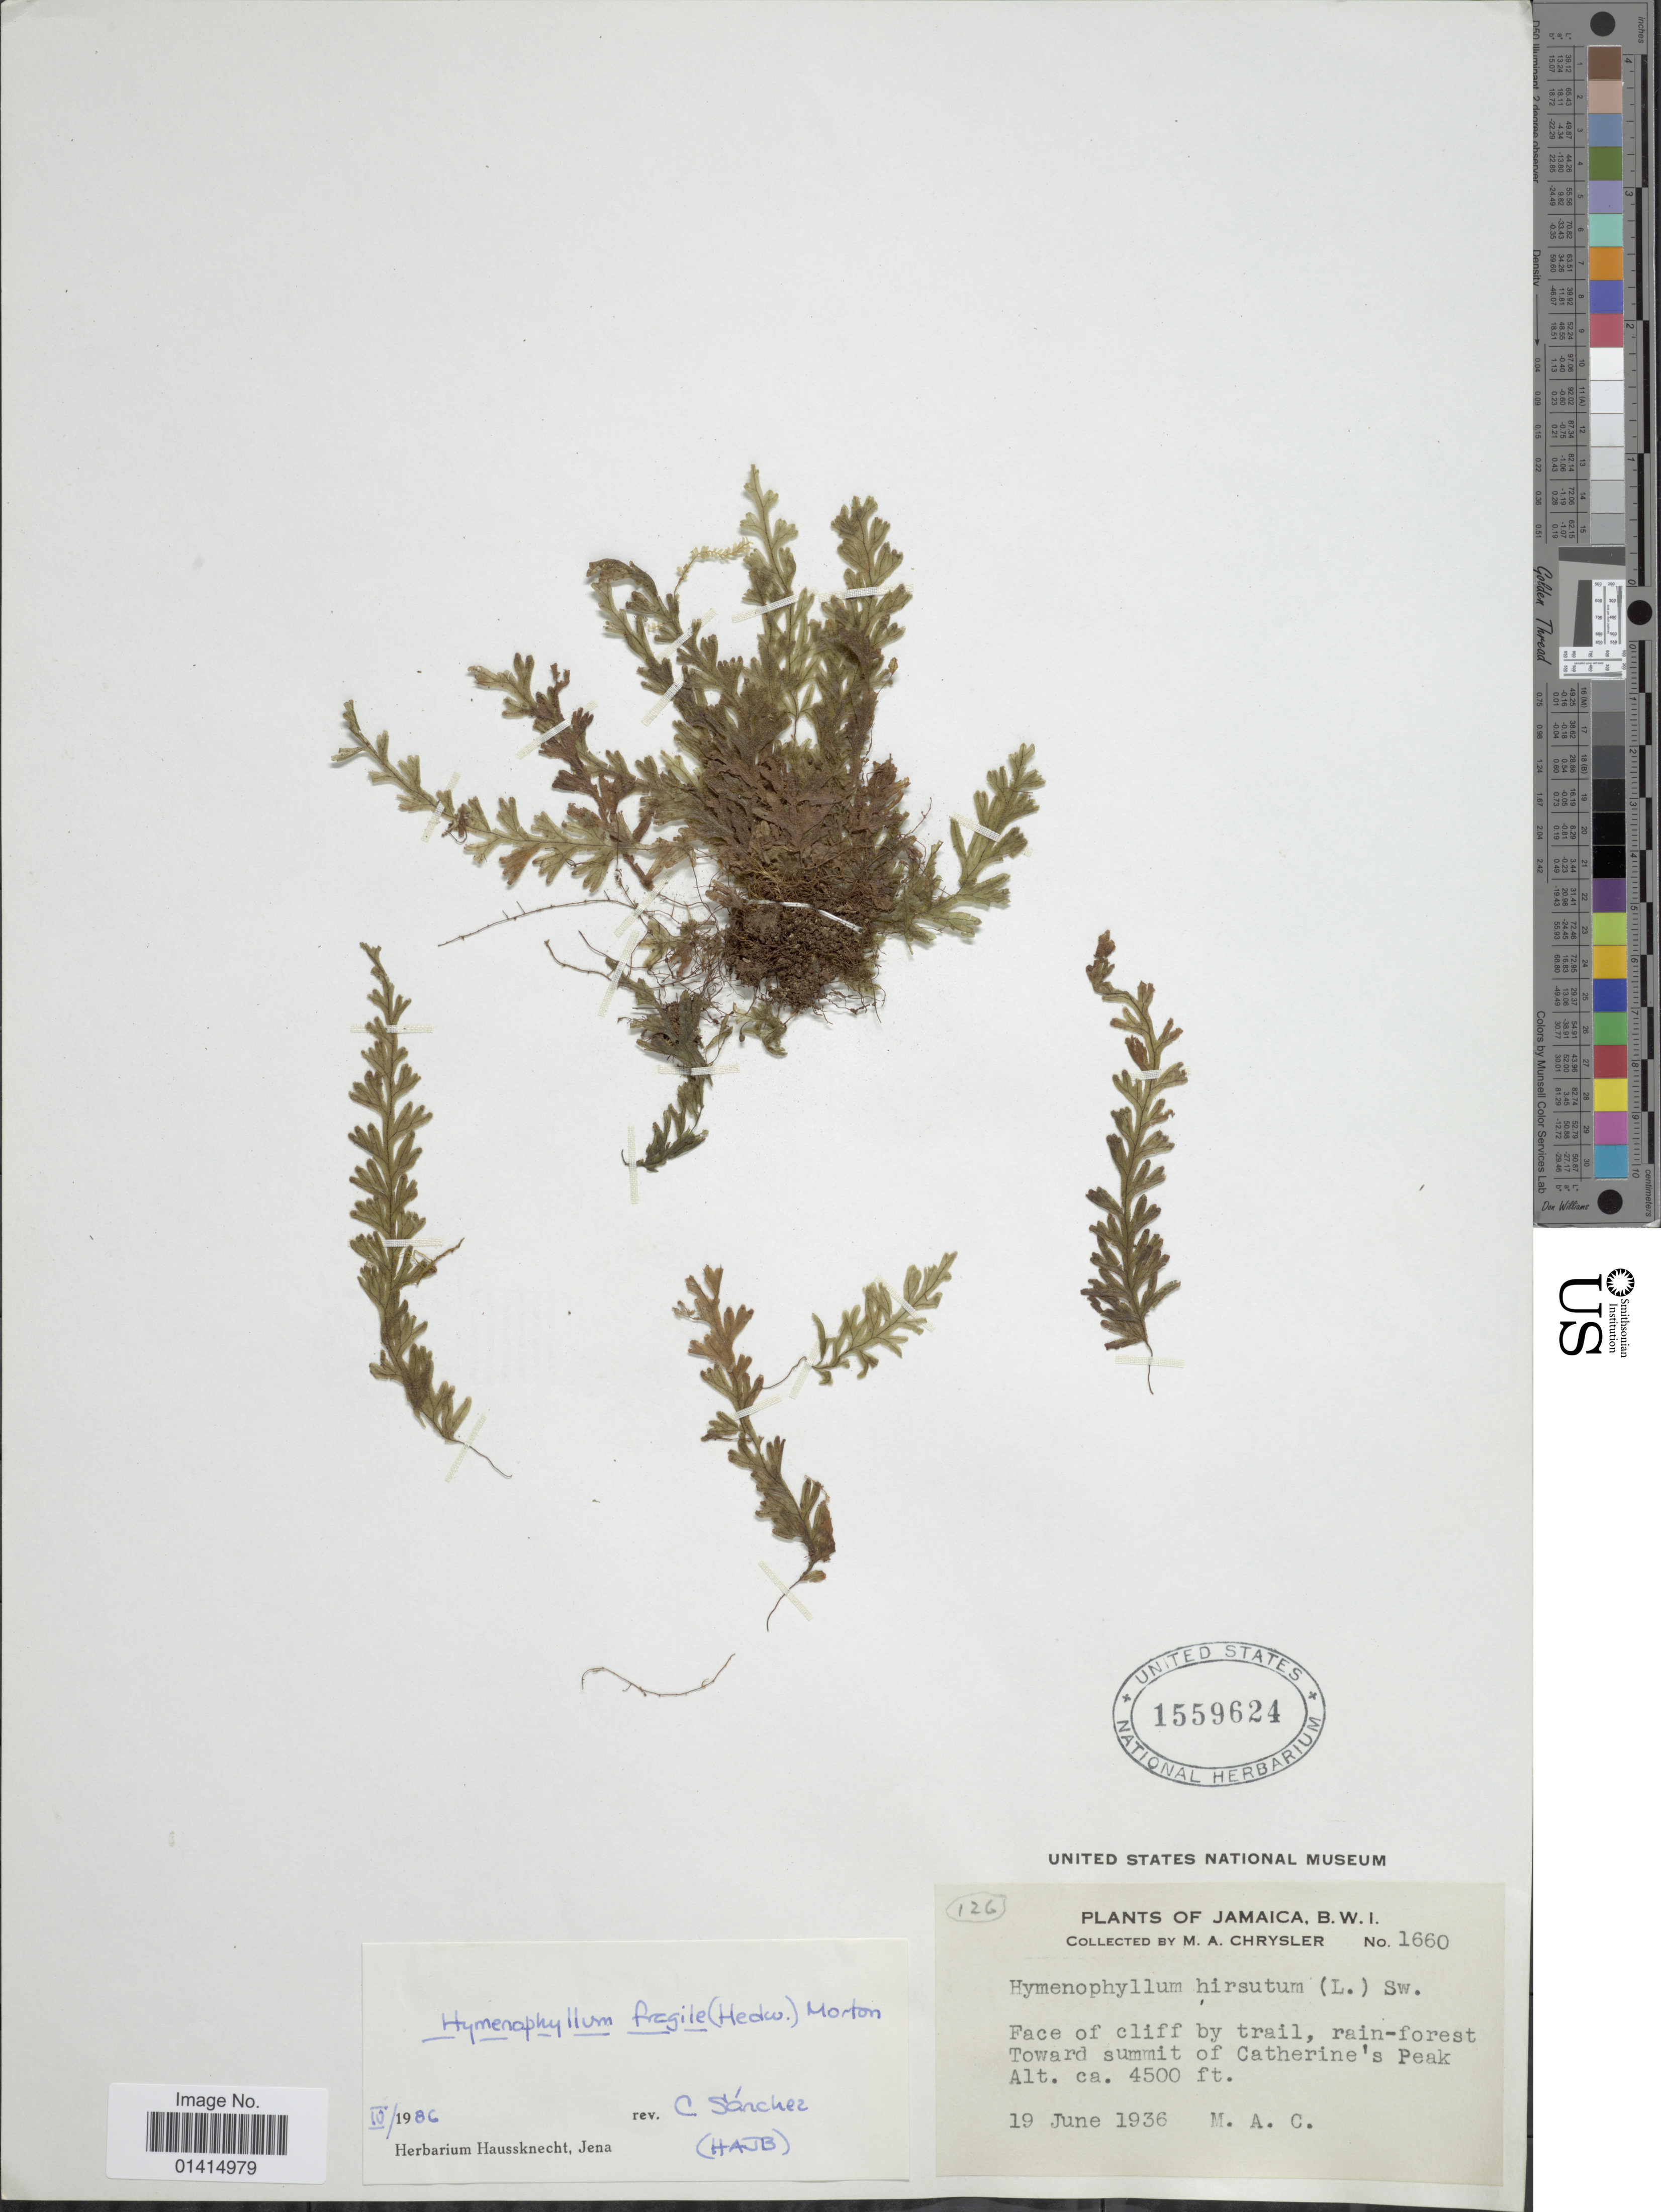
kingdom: Plantae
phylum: Tracheophyta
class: Polypodiopsida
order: Hymenophyllales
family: Hymenophyllaceae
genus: Hymenophyllum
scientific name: Hymenophyllum fragile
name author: (Hedw.) C.V. Morton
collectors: M. A. Chrysler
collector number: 1660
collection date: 1936-06-19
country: Jamaica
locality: Face of cliff by trail, rain-forest Toward summit of Catherines Peak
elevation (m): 1372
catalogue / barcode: US 1559624